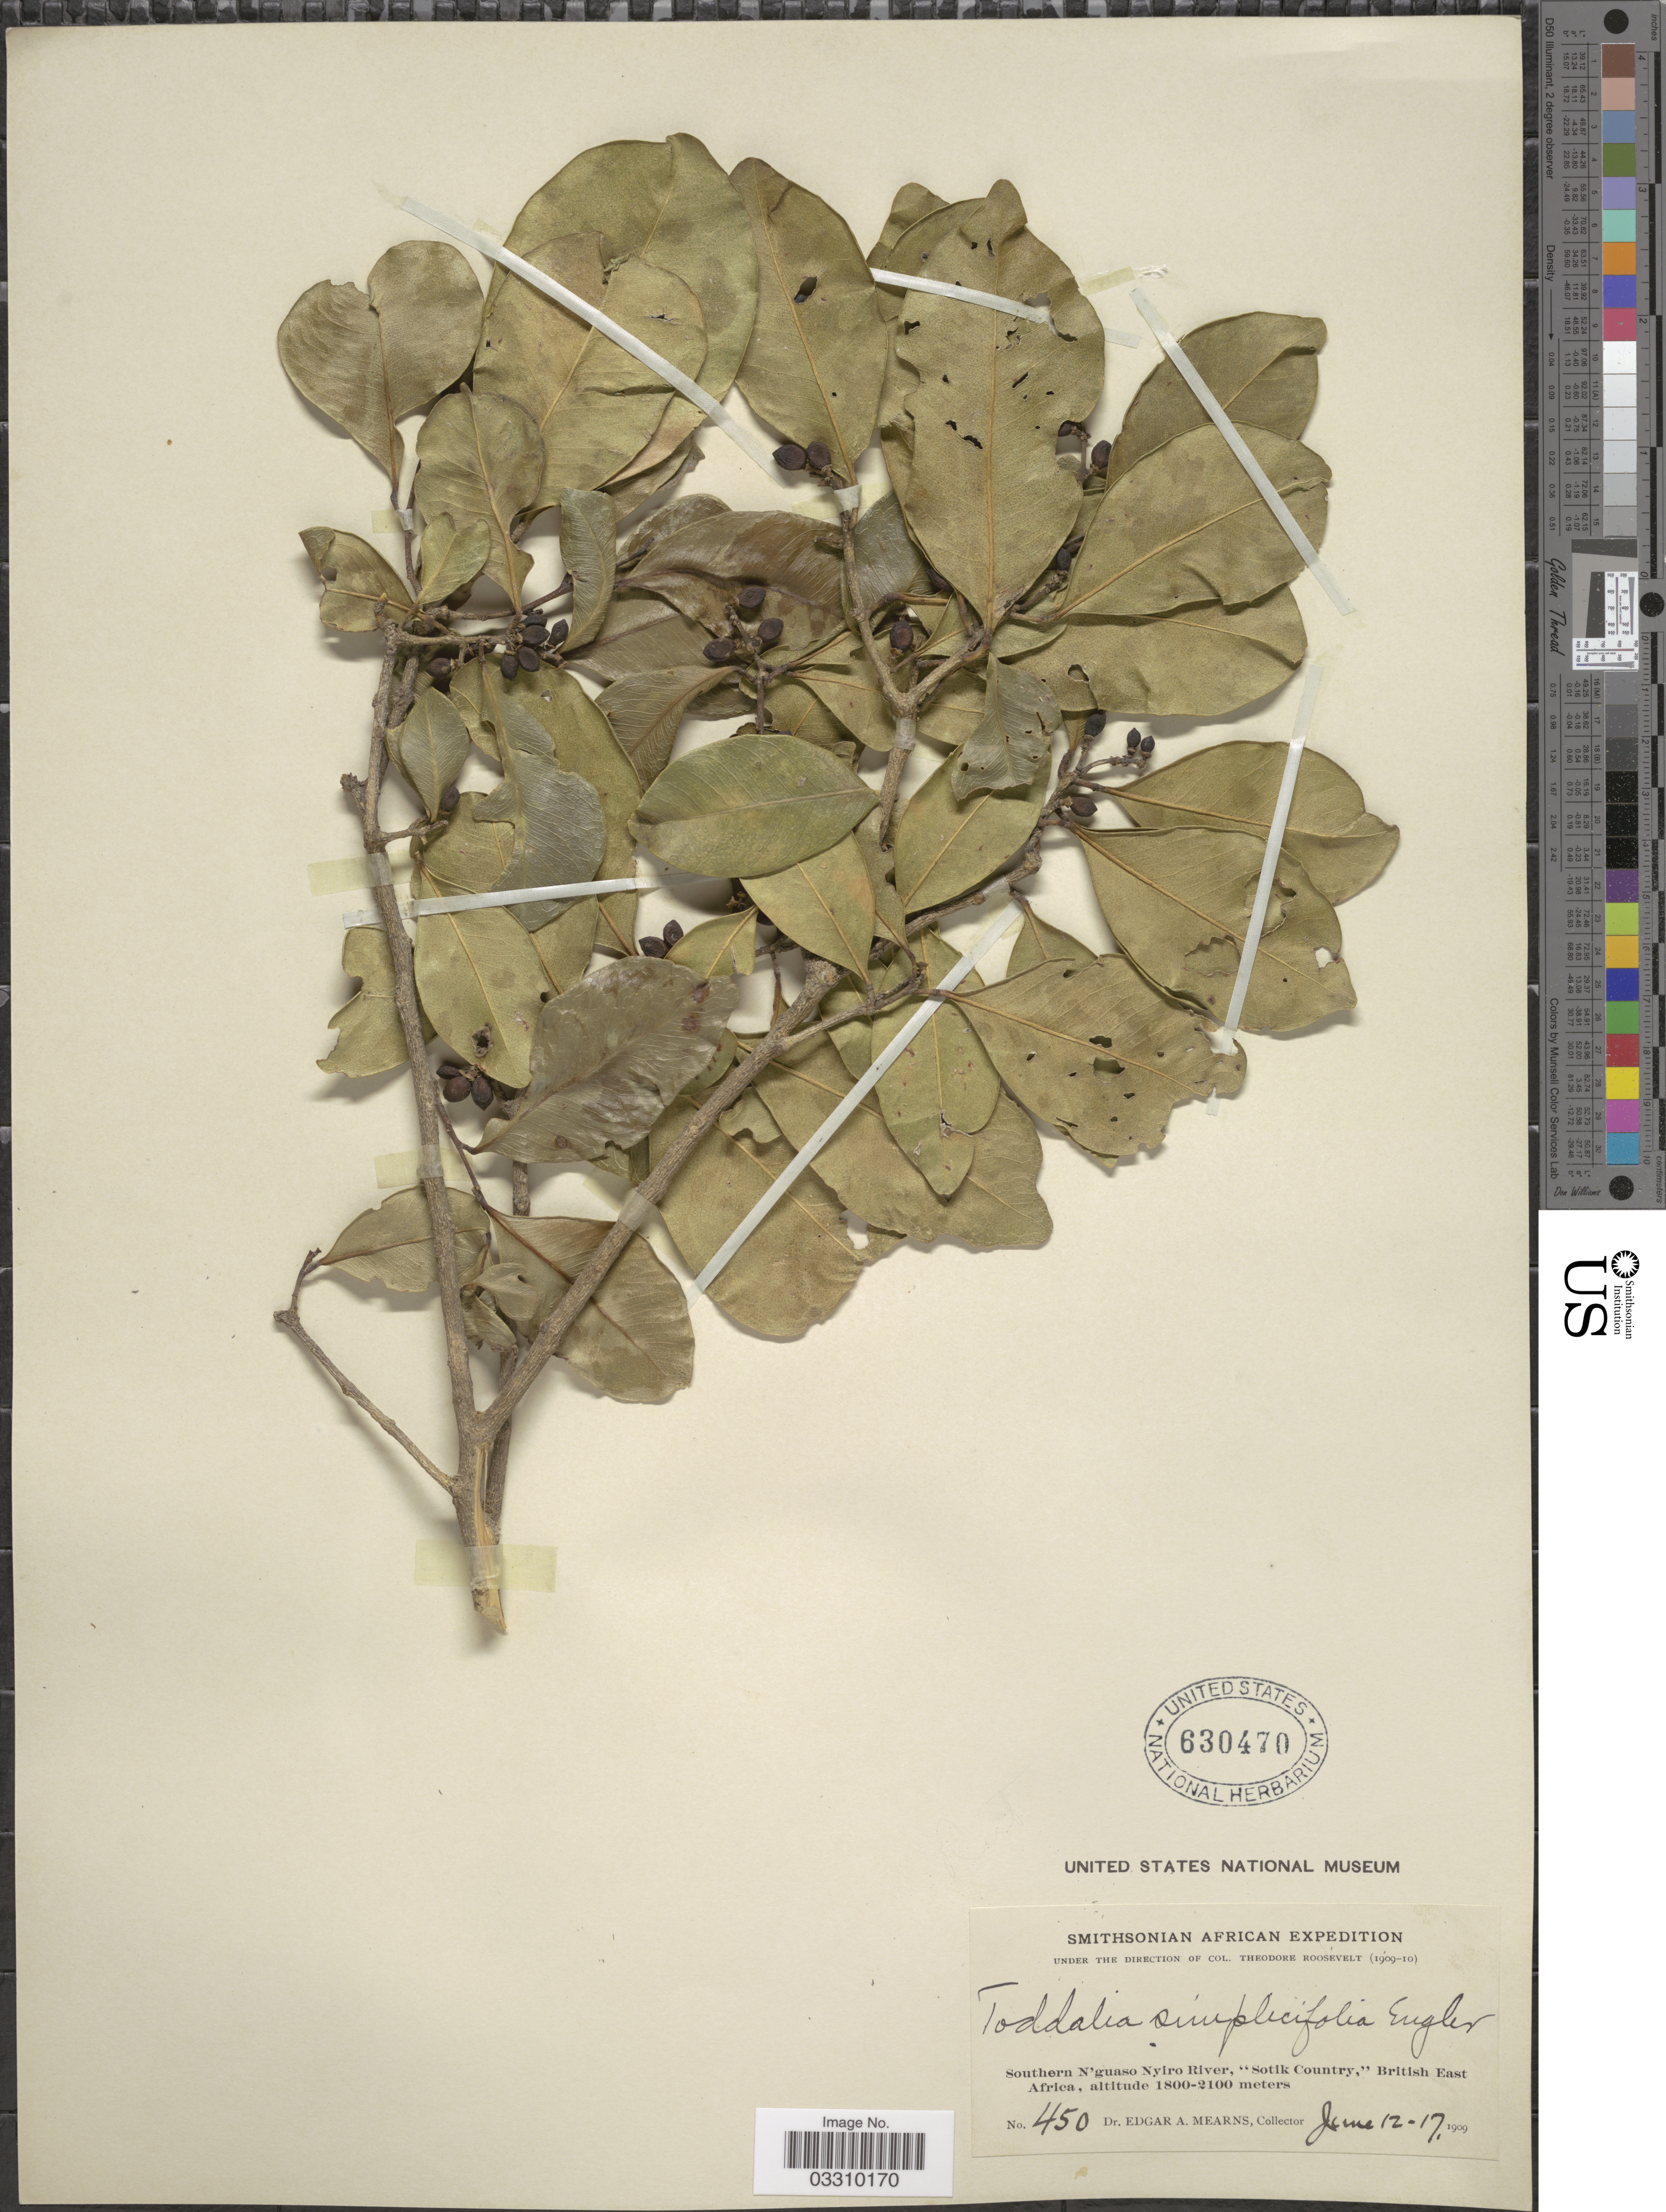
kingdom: Plantae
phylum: Tracheophyta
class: Magnoliopsida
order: Sapindales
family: Rutaceae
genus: Vepris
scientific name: Vepris simplicifolia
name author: (I. Verd.) Mziray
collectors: E. A. Mearns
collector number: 450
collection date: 1909-06-12/1909-06-17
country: Kenya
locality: Southern N'guaso Nyiro River, "Sotik Country", British East Africa.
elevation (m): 1800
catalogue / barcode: US 630470